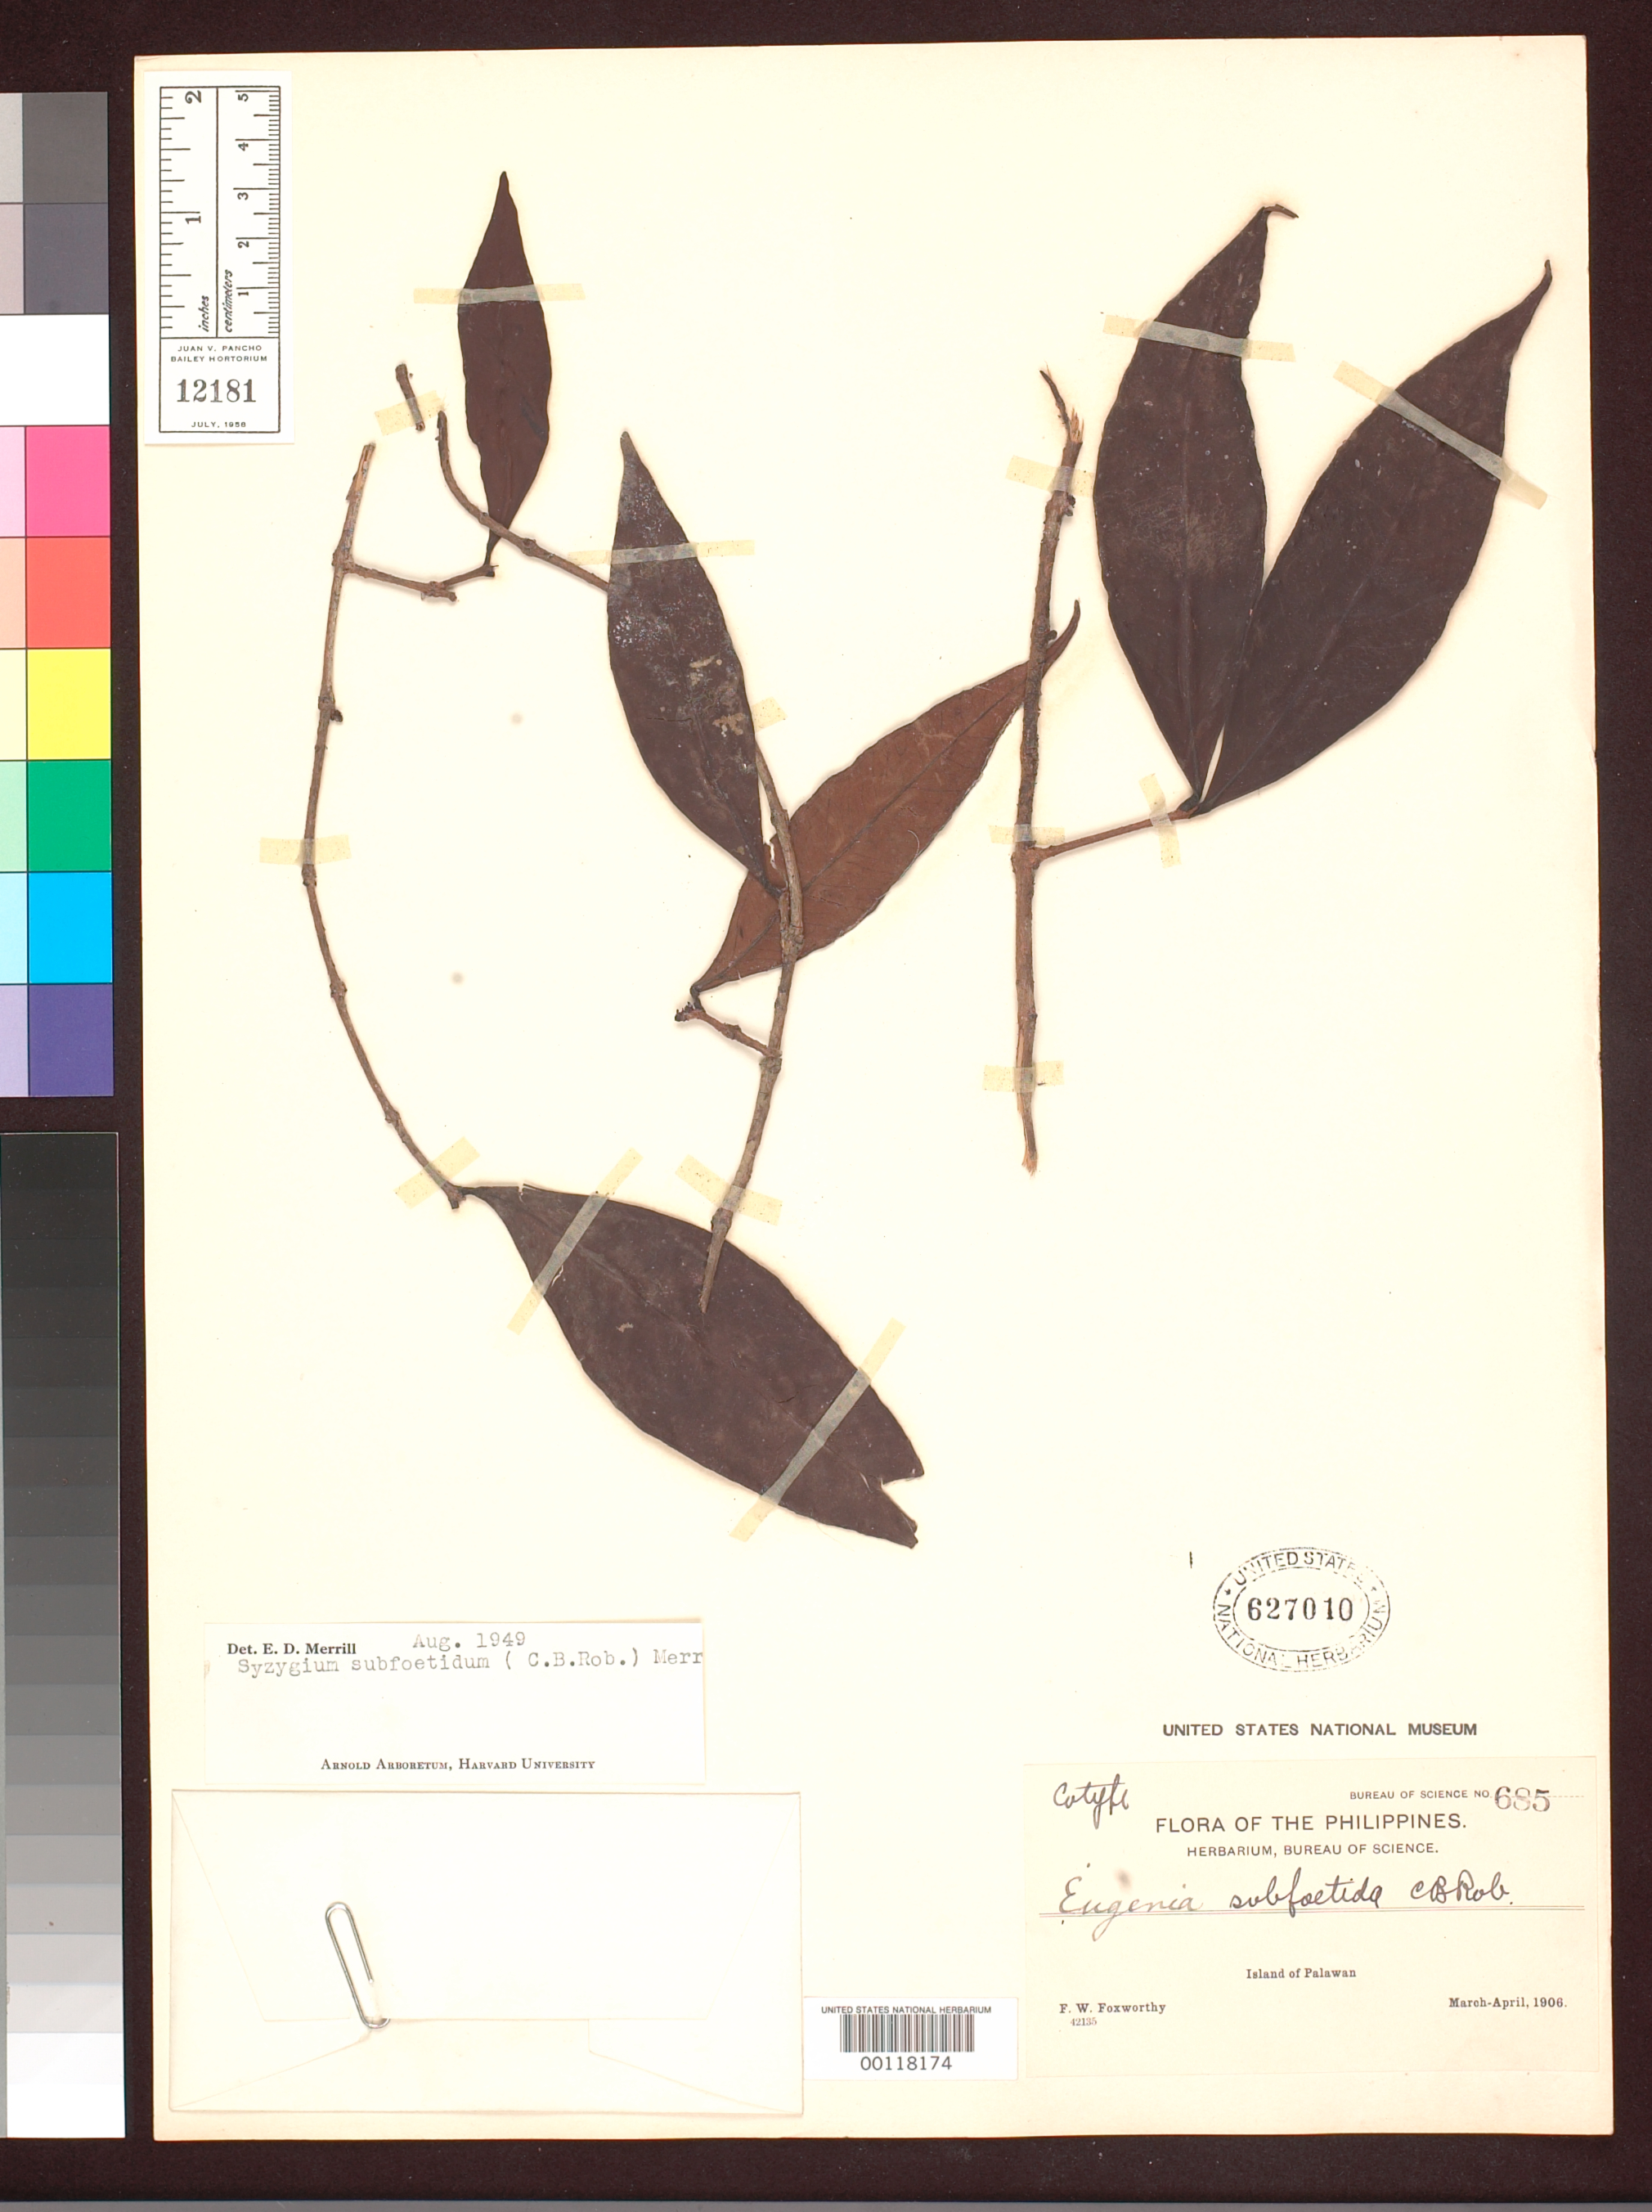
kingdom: Plantae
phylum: Tracheophyta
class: Magnoliopsida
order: Myrtales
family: Myrtaceae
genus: Eugenia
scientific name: Eugenia subfoetida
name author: C.B. Rob.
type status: Isotype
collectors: F. W. Foxworthy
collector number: Bur. Sci. 685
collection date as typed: Mar 1906 to -- Apr 1906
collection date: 1906-03/1906-04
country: Philippines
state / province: Mimaropa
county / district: Palawan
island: Palawan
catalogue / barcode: US 627010